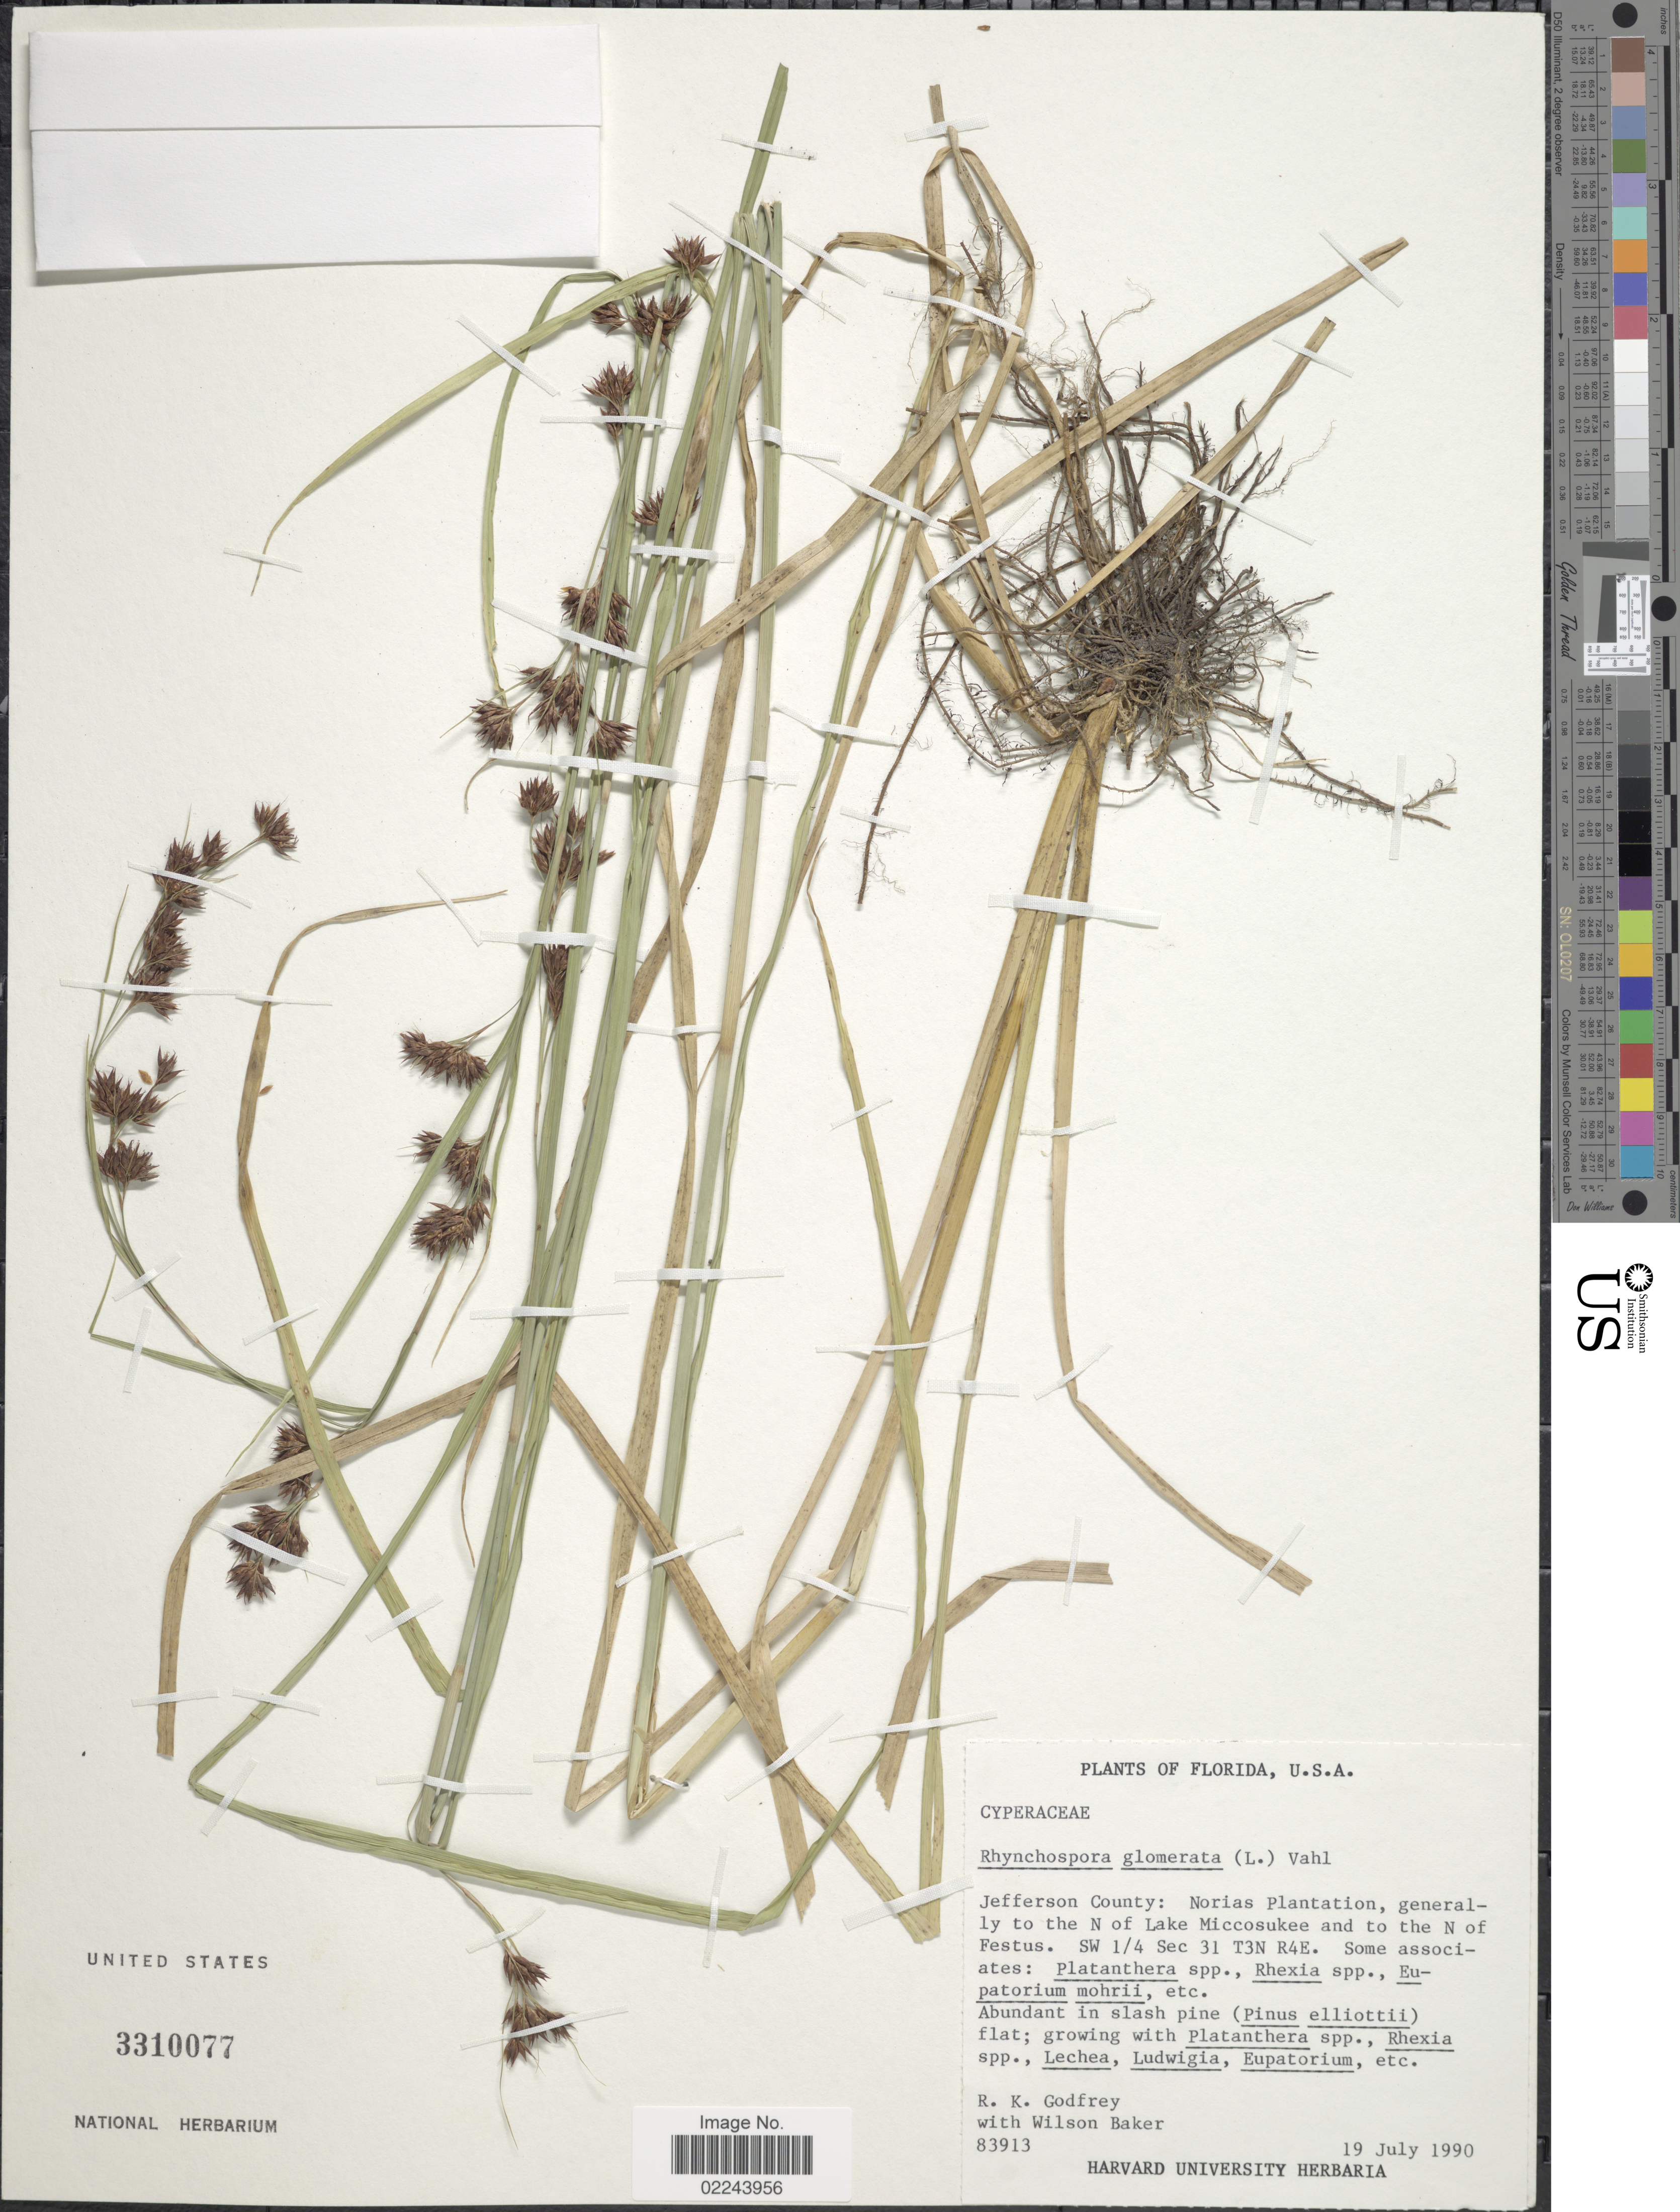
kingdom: Plantae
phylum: Tracheophyta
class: Liliopsida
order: Poales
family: Cyperaceae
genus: Rhynchospora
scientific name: Rhynchospora glomerata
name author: (L.) Vahl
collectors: R. K. Godfrey & W. Baker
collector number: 83913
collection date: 1990-07-19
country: United States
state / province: Florida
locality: U.S.A., Jefferson County, Norias Plantation, generally to the N of Lake Miccosukee and to the N of Festus, SW 1/4 sec 31 T3N R4E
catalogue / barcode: US 3310077